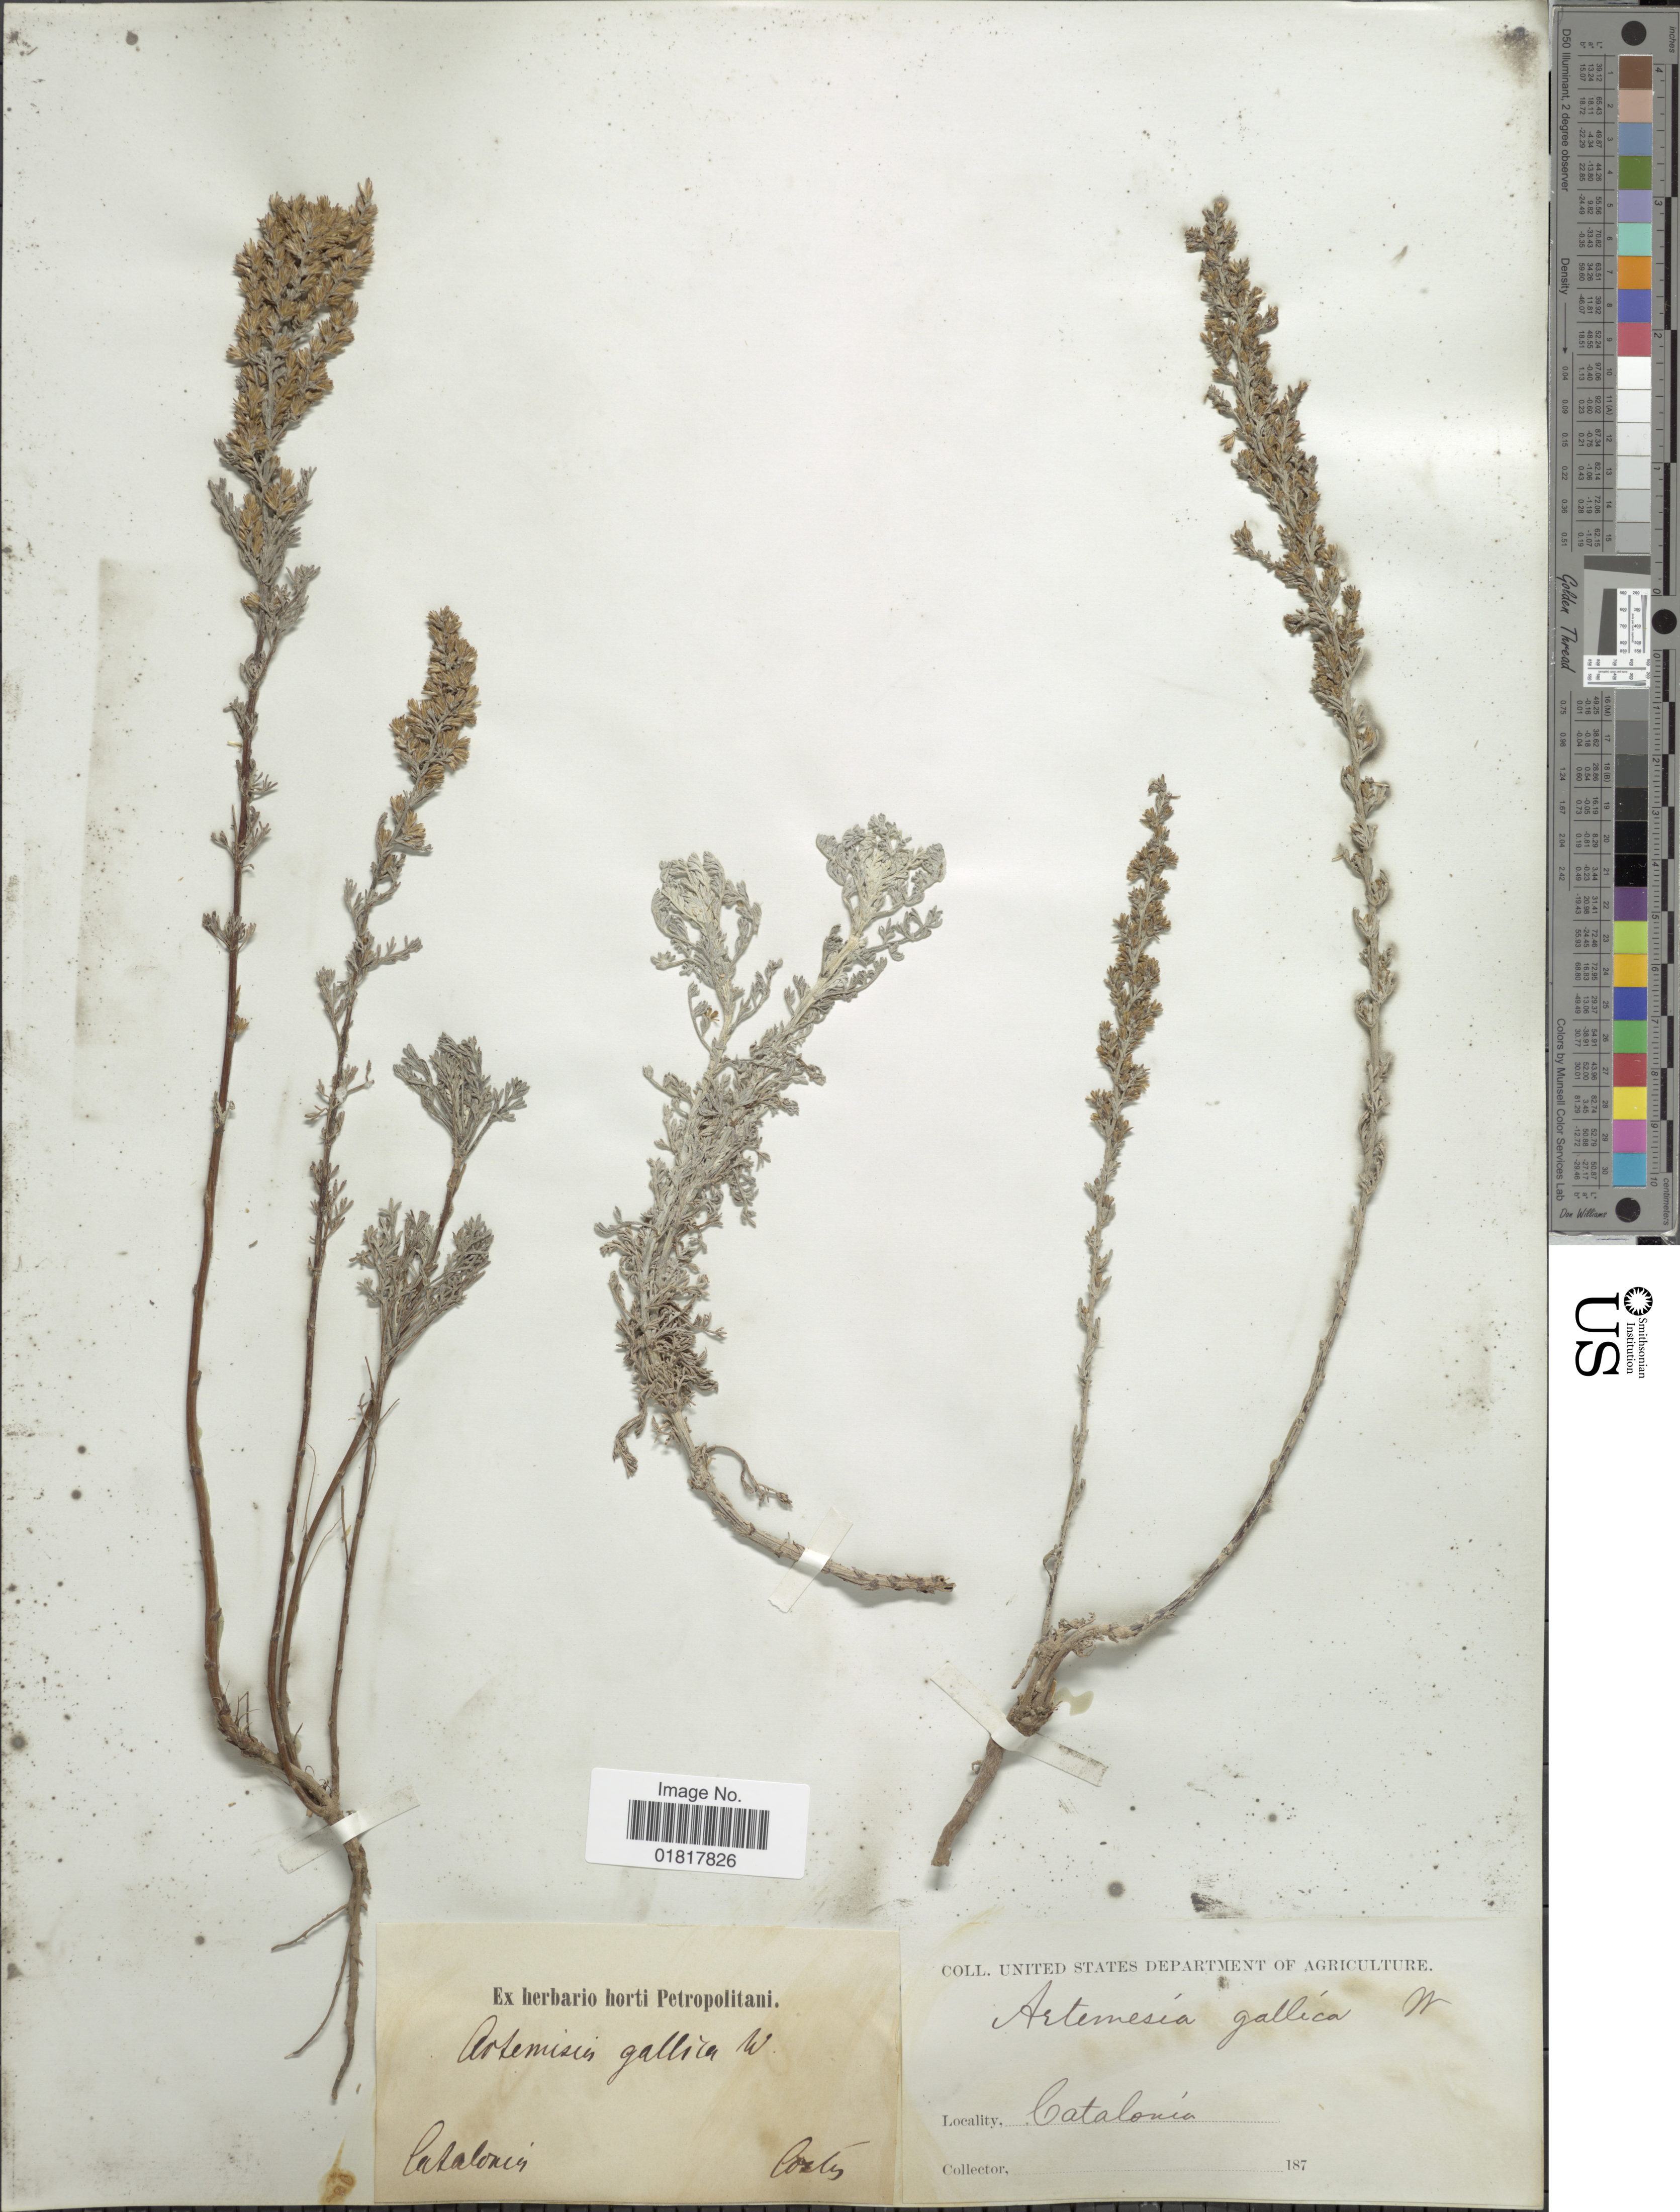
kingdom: Plantae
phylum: Tracheophyta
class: Magnoliopsida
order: Asterales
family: Asteraceae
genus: Artemisia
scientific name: Artemisia gallica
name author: Willd.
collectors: -. Costes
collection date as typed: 187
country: Spain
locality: Catalonia